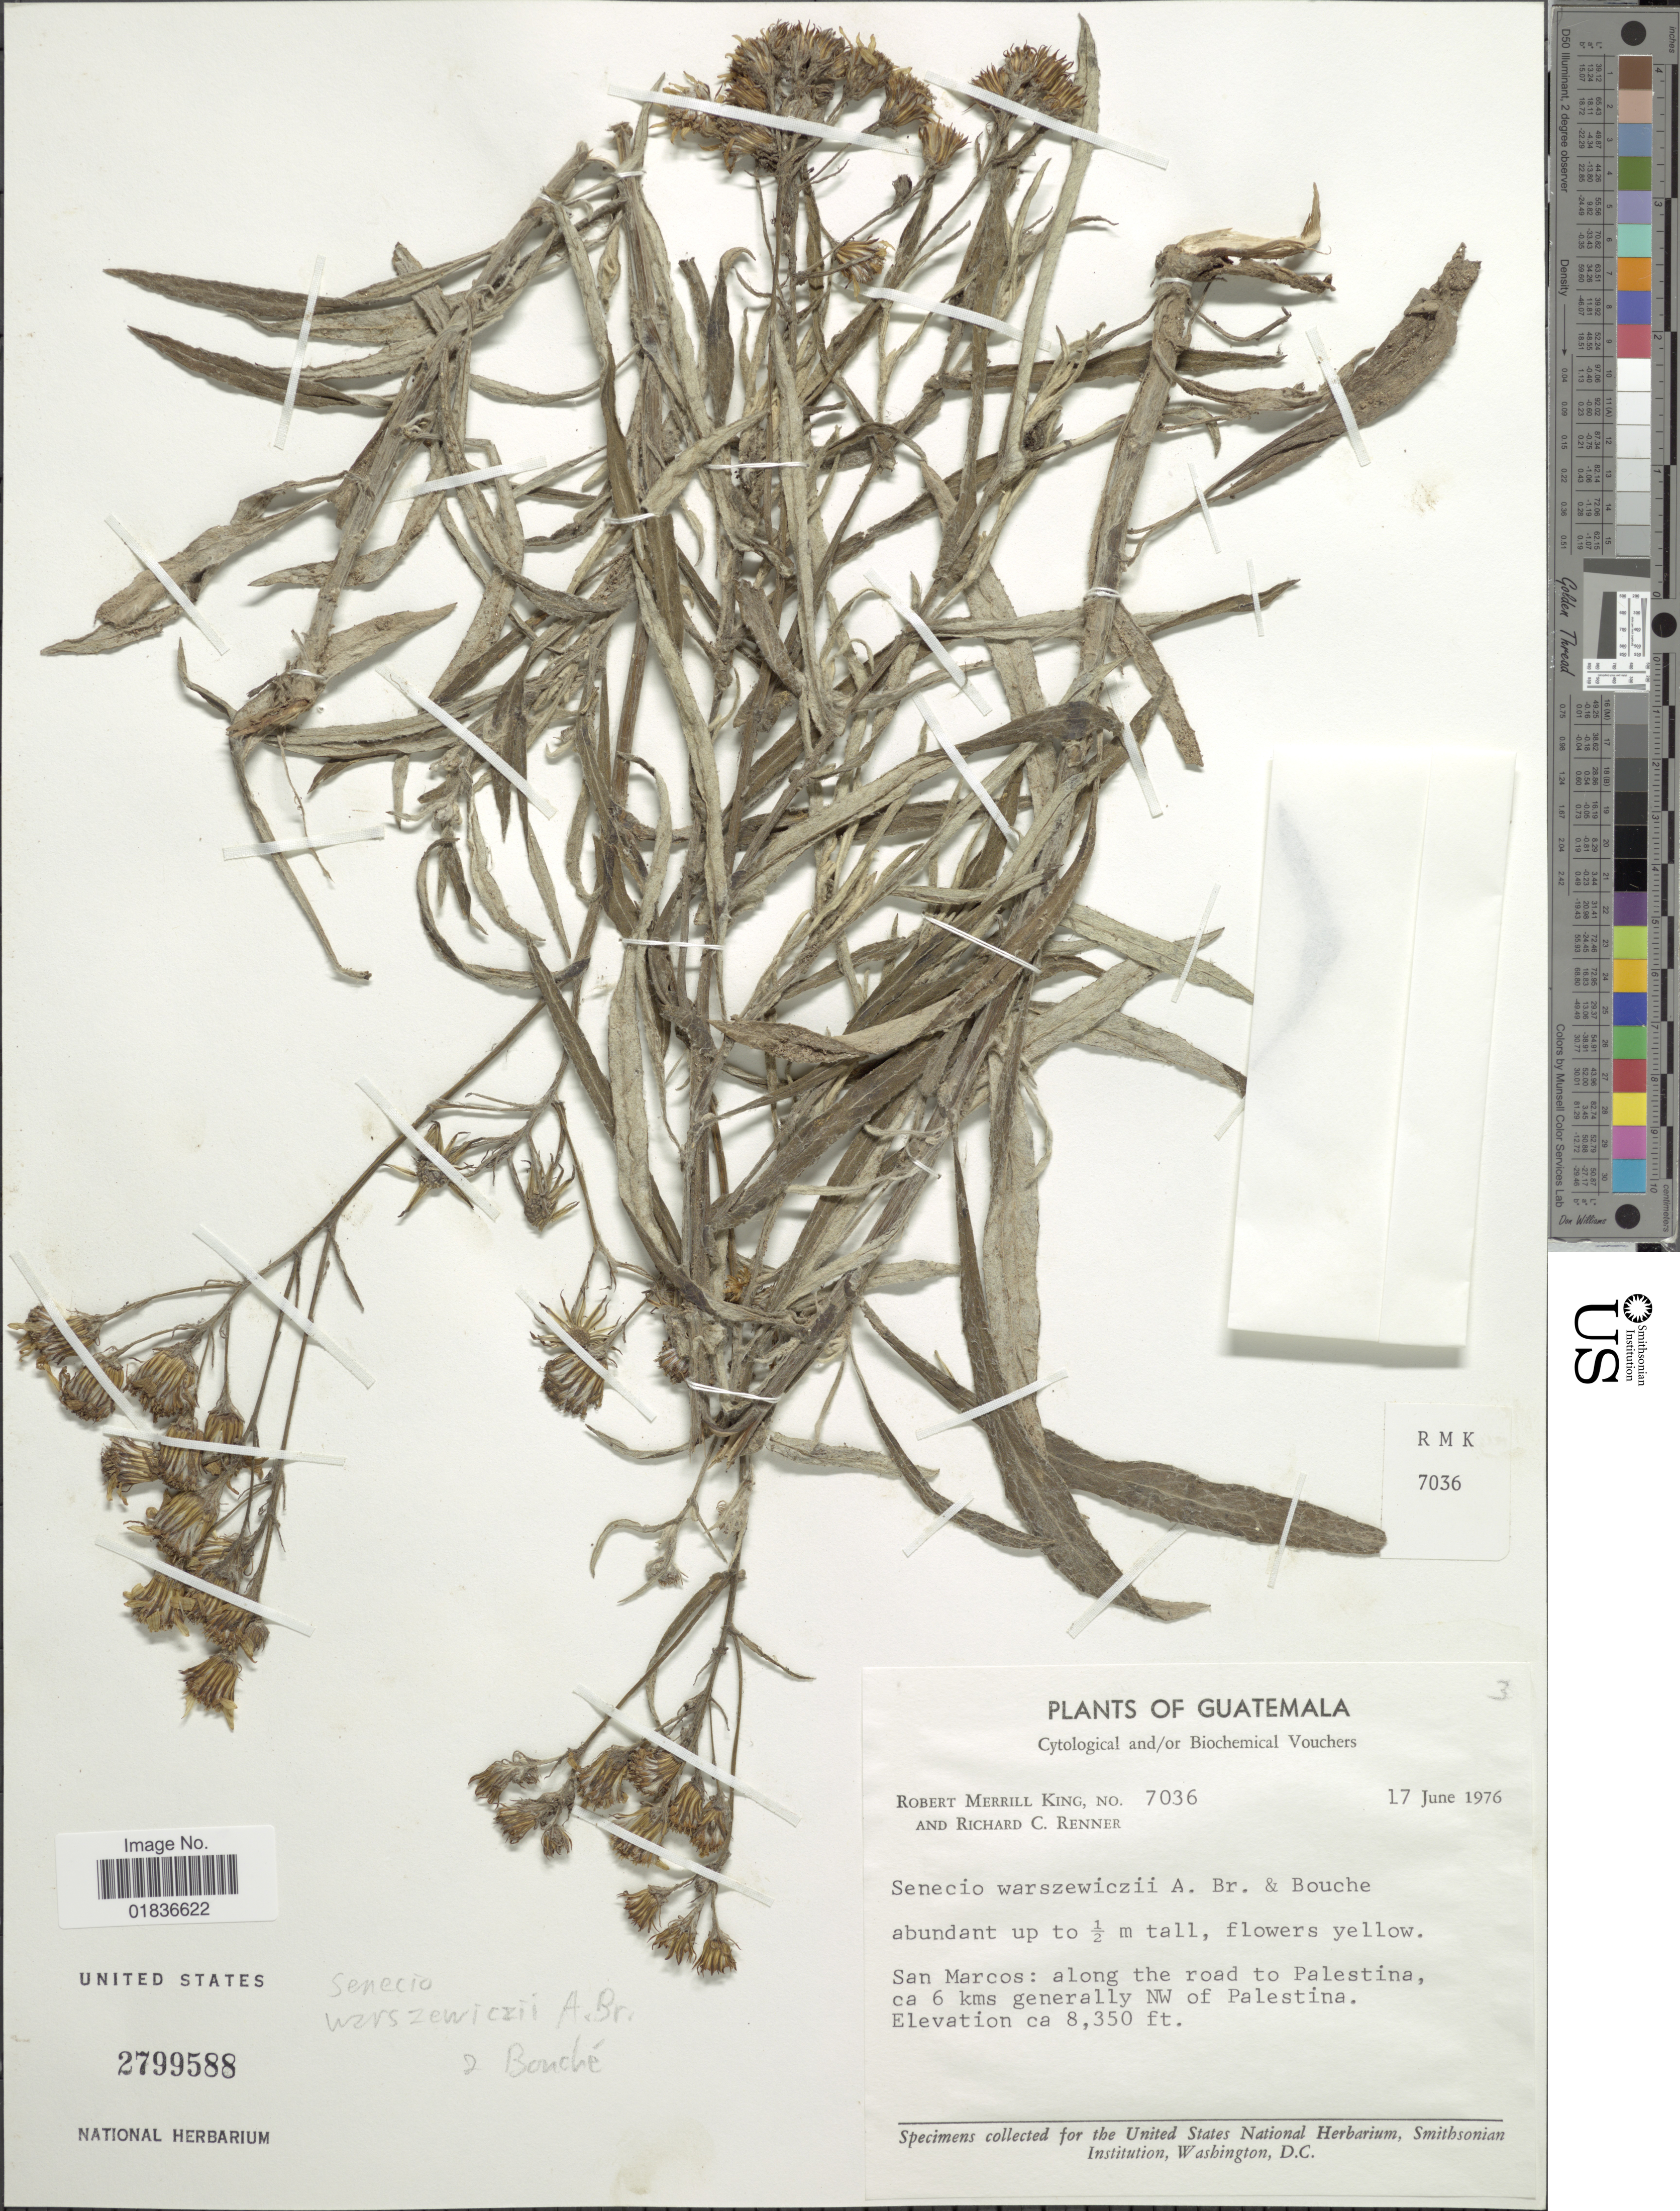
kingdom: Plantae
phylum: Tracheophyta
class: Magnoliopsida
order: Asterales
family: Asteraceae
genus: Senecio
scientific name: Senecio warszewiczii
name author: A. Braun & Bouché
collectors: R. M. King & R. C. Renner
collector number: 7036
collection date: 1976-06-17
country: Guatemala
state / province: San Marcos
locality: San Marcos: along the road to Palestina, ca 6 kms generally NW of Palestina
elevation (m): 2545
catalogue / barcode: US 2799588